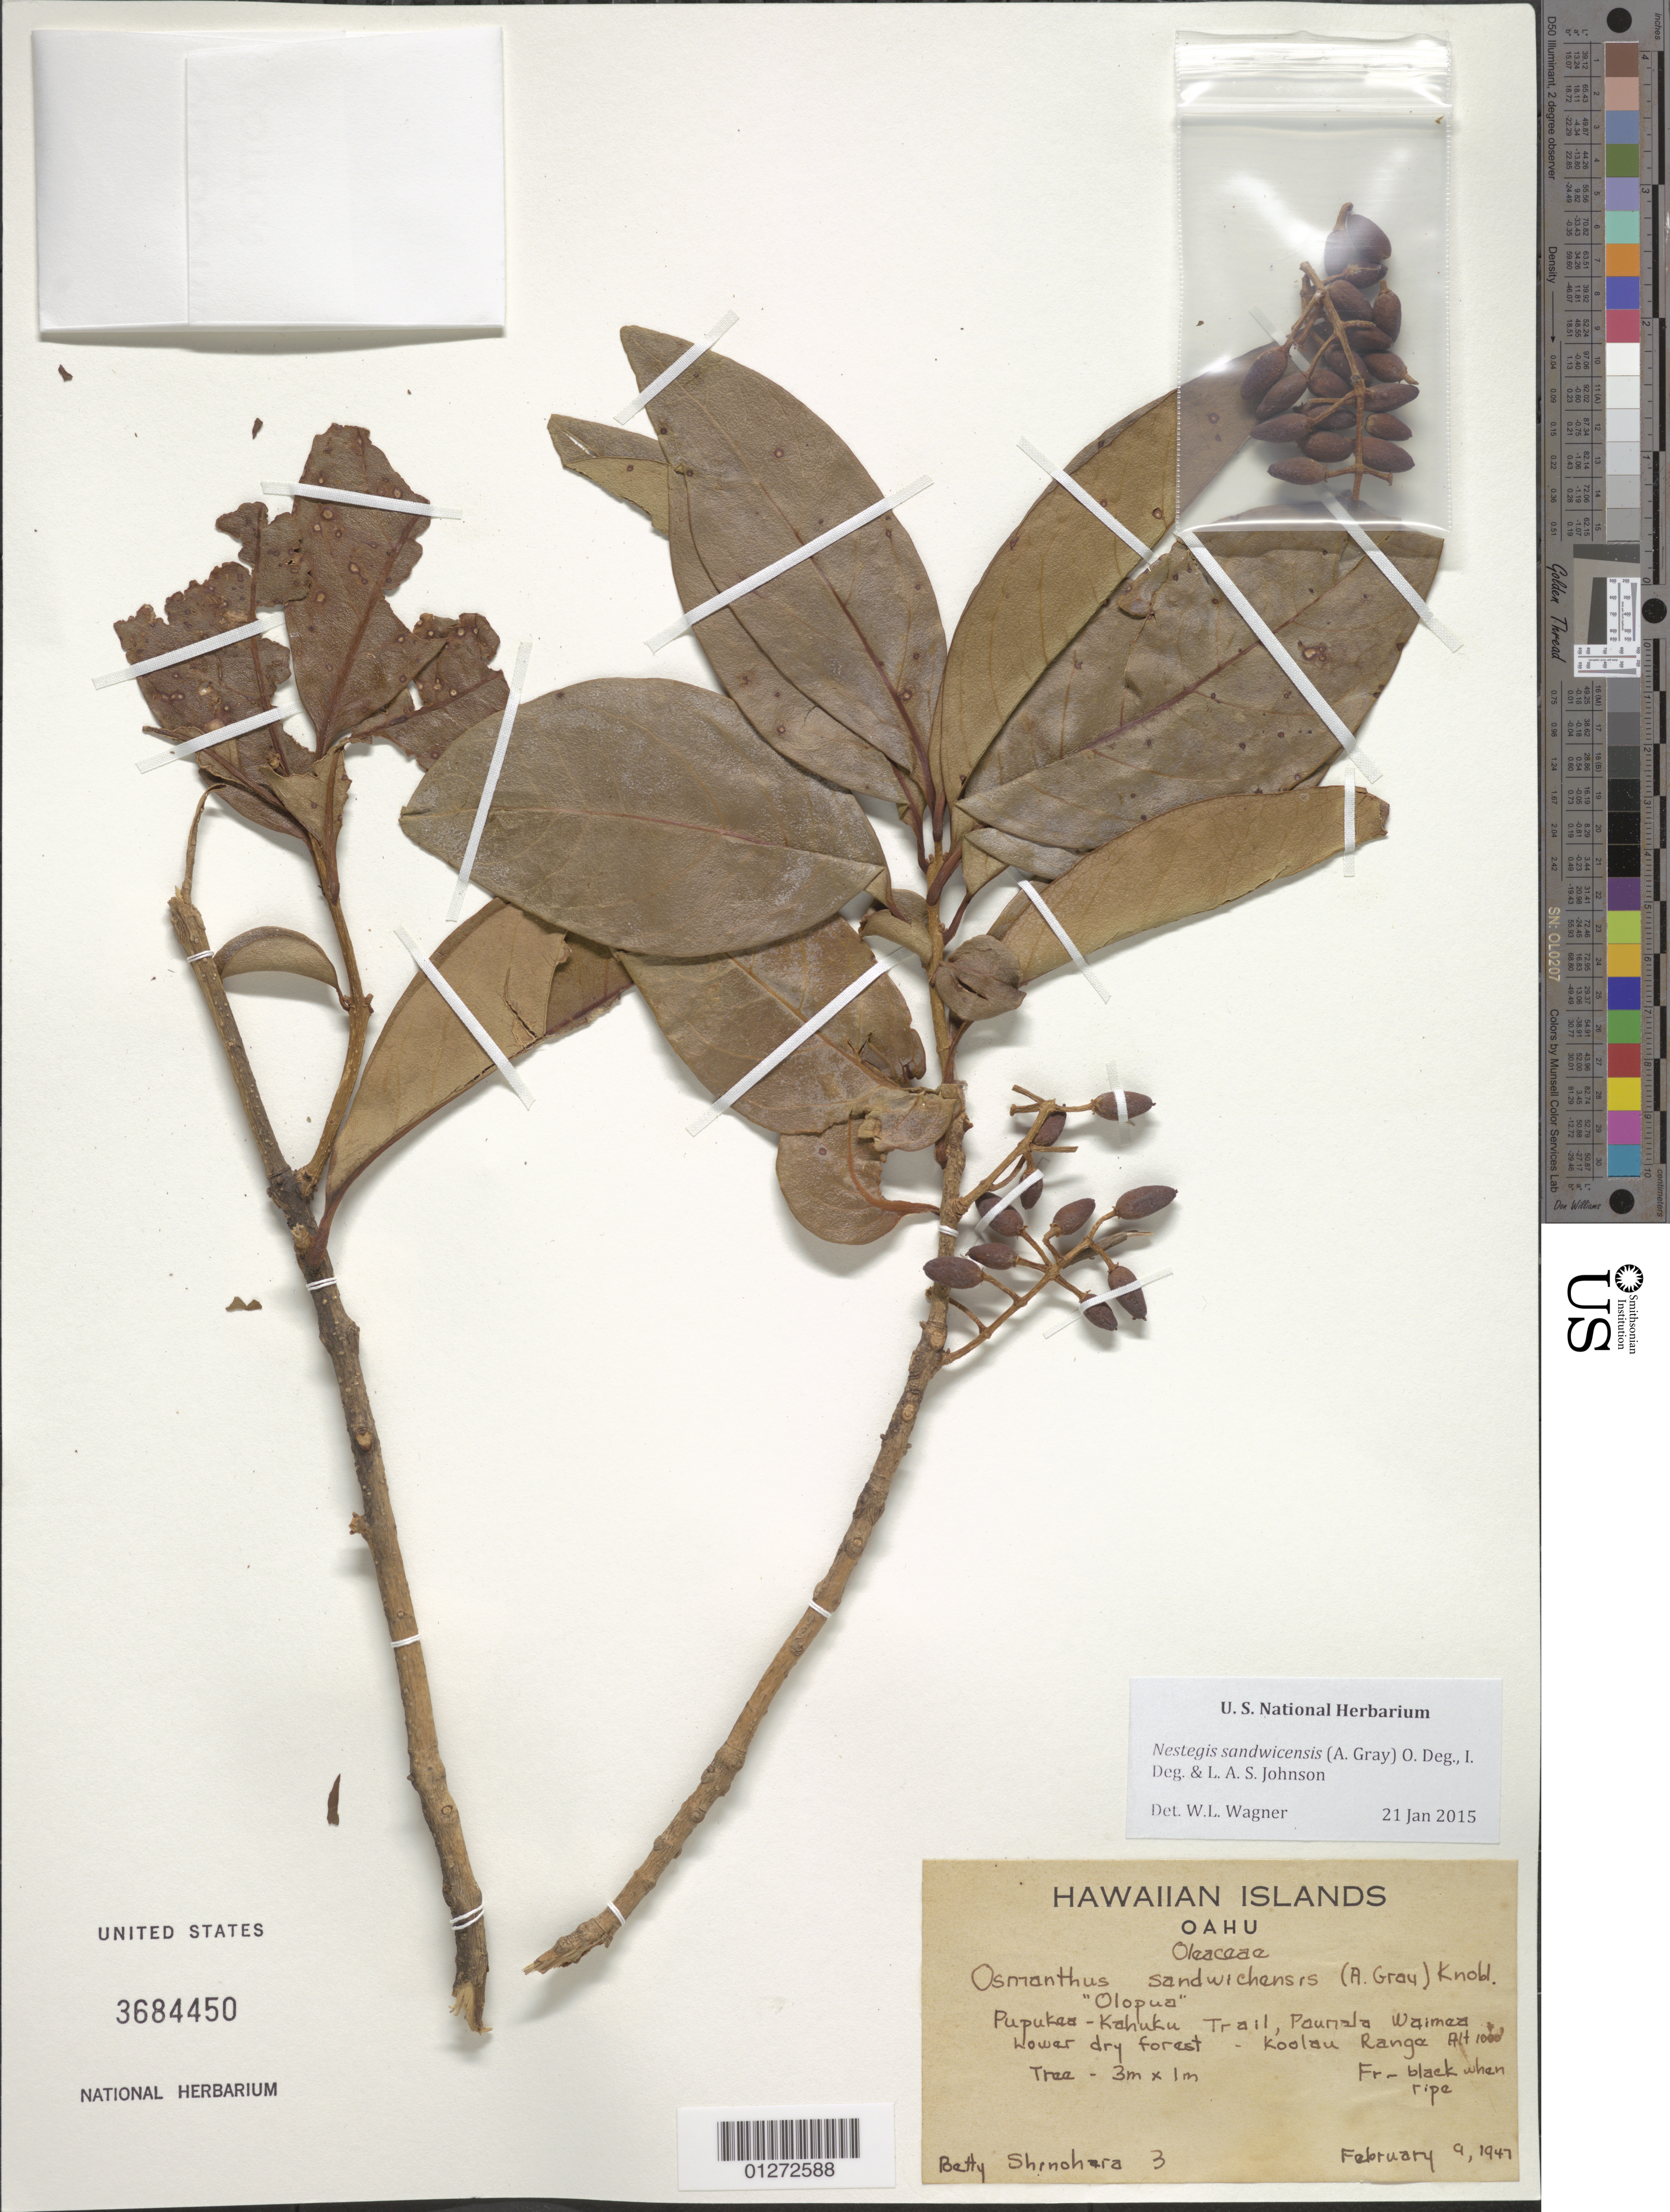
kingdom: Plantae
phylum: Tracheophyta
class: Magnoliopsida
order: Lamiales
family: Oleaceae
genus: Notelaea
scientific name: Notelaea sandwicensis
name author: (A. Gray) Hong-Wa & Besnard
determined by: Wagner, W. L., (BOT), Smithsonian Institution - National Museum of Natural History (UNITED STATES)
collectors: B. Shinohara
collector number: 3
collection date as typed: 9 Feb 1947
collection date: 1947-02-09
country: United States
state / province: Hawaii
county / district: Honolulu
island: Oahu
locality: Pupukea-Kahuku Trail, Paumalu, Koolau Range, Waimea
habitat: Lower dry forest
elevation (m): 305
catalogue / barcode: US 3684450